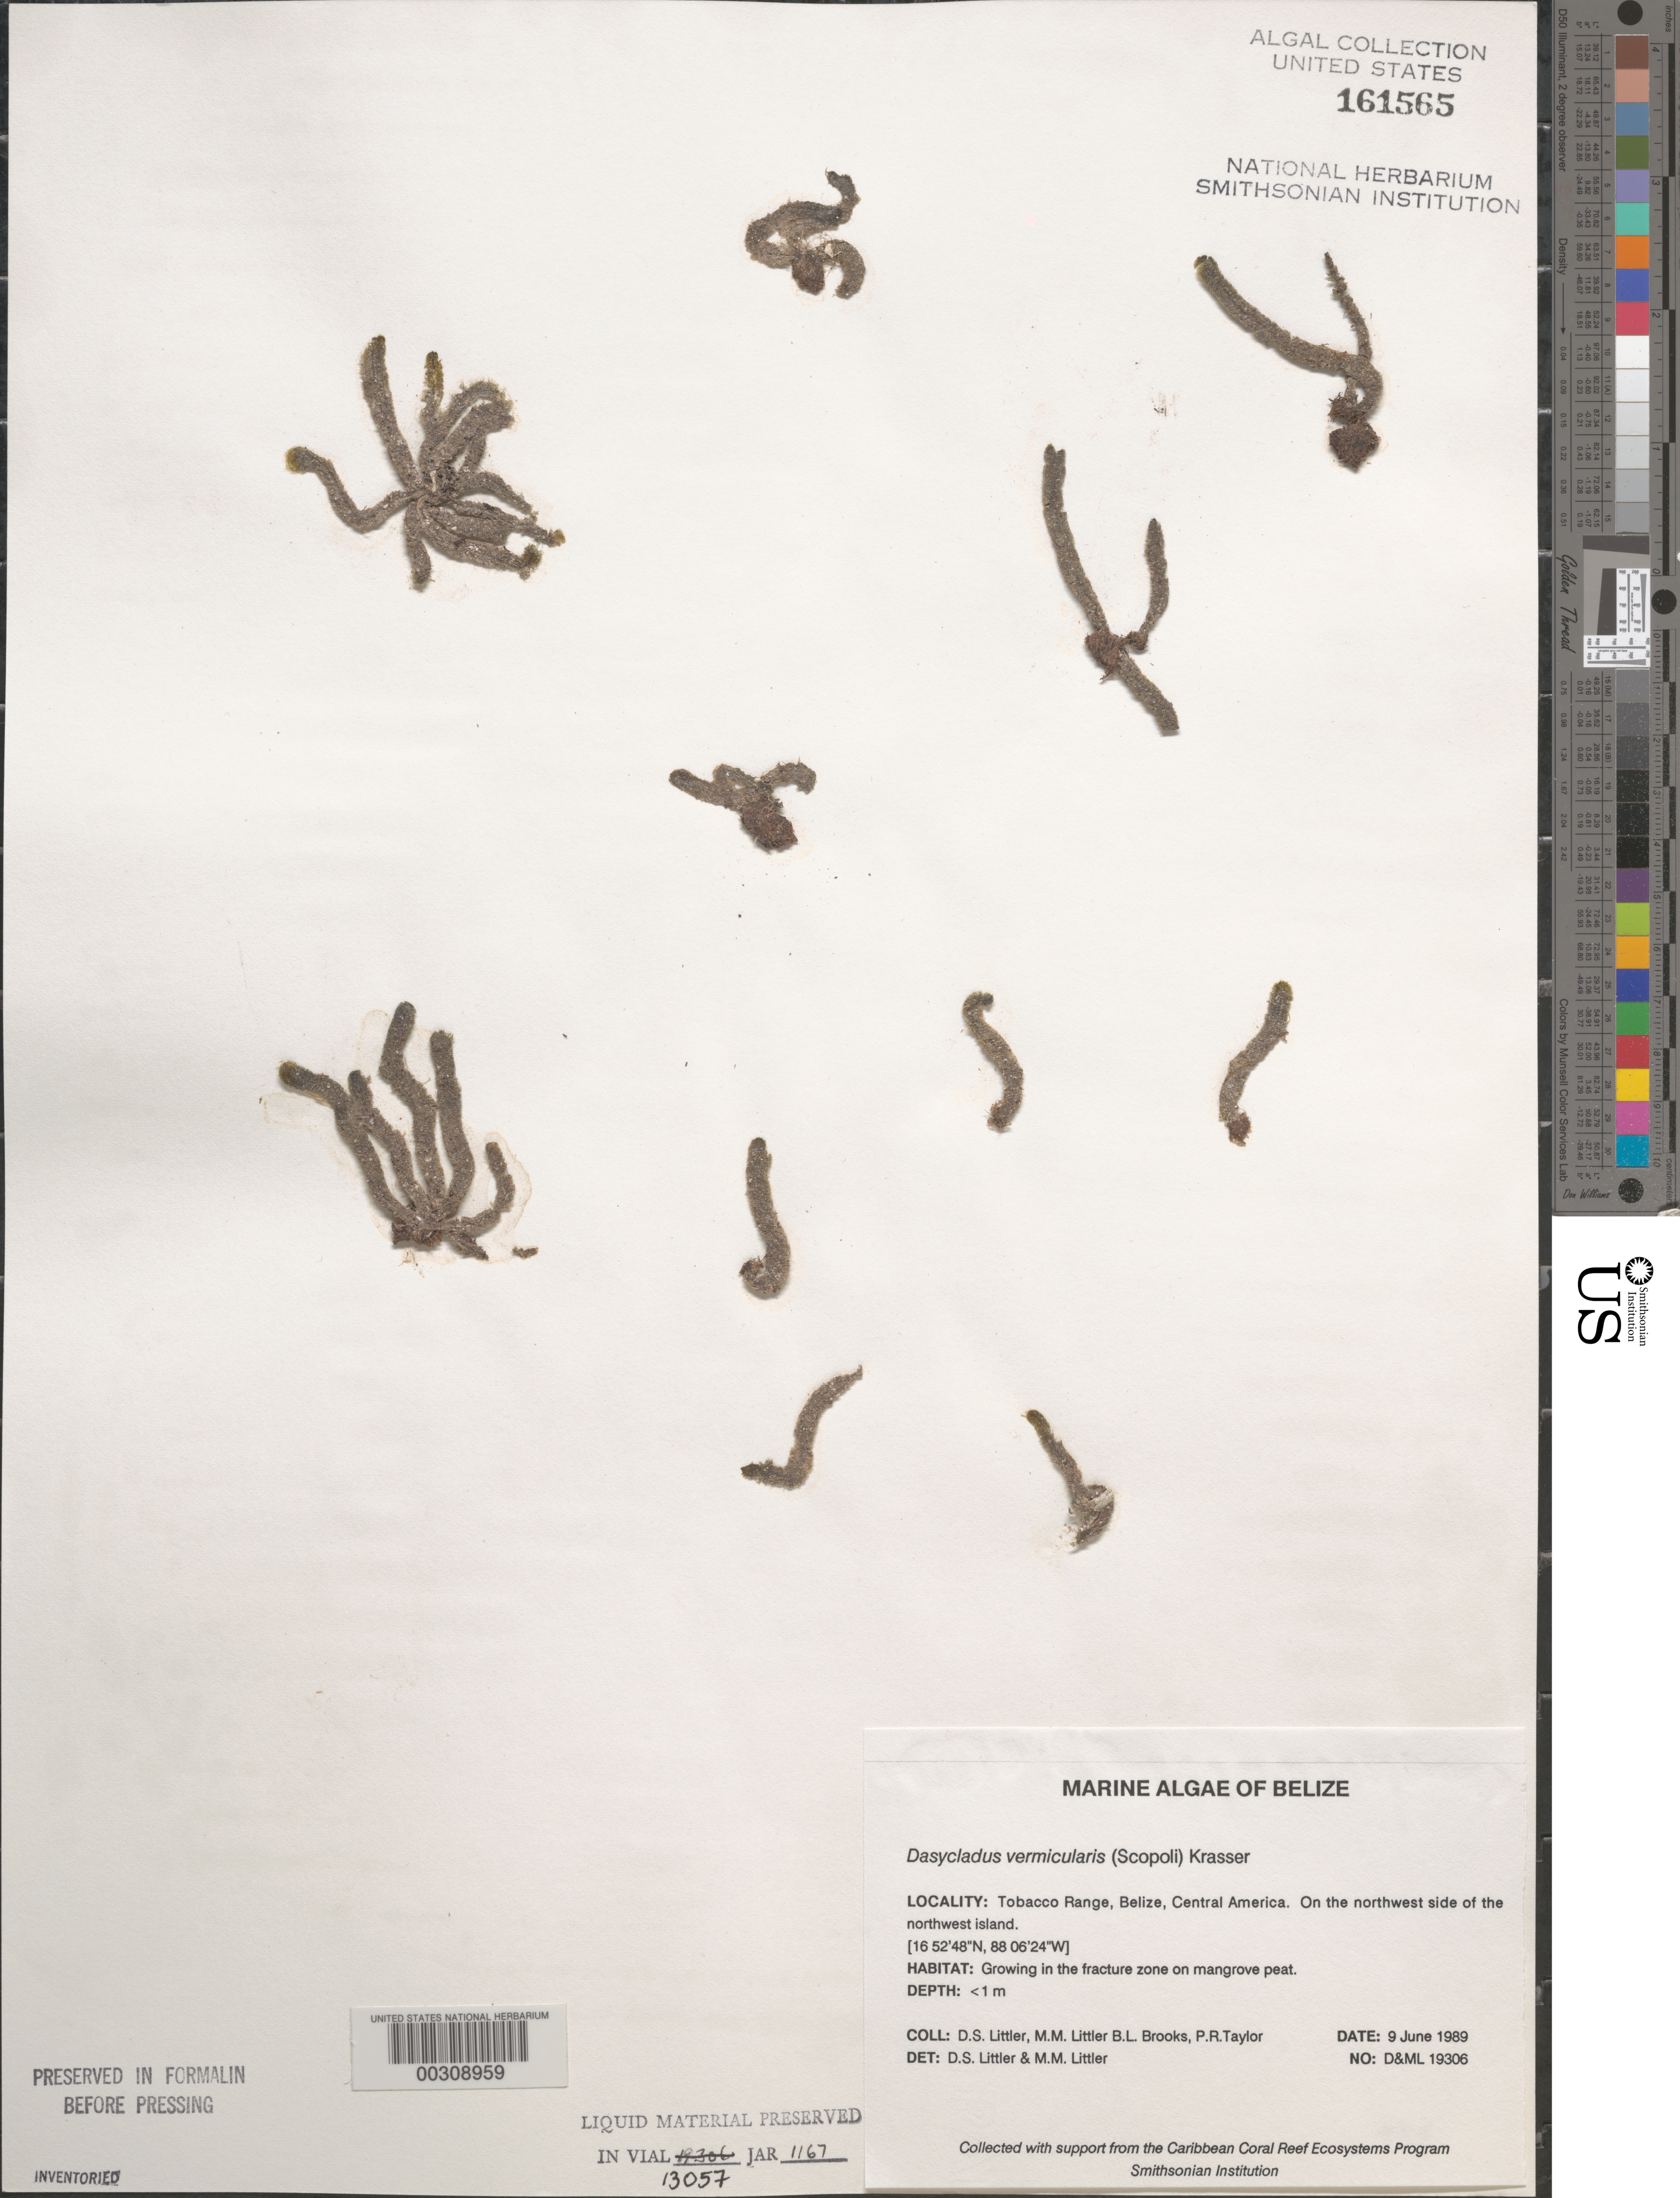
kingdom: Plantae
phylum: Chlorophyta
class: Ulvophyceae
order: Dasycladales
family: Dasycladaceae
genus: Dasycladus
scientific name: Dasycladus vermicularis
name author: (Scop.) Krasser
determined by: Littler, D. S.; Littler, M. M.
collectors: D. S. Littler, M. M. Littler, B. Brooks & P. R. Taylor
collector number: D&ML 19306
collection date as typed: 09 Jun 1989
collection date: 1989-06-09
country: Belize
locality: Tobacco Range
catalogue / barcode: US 161565